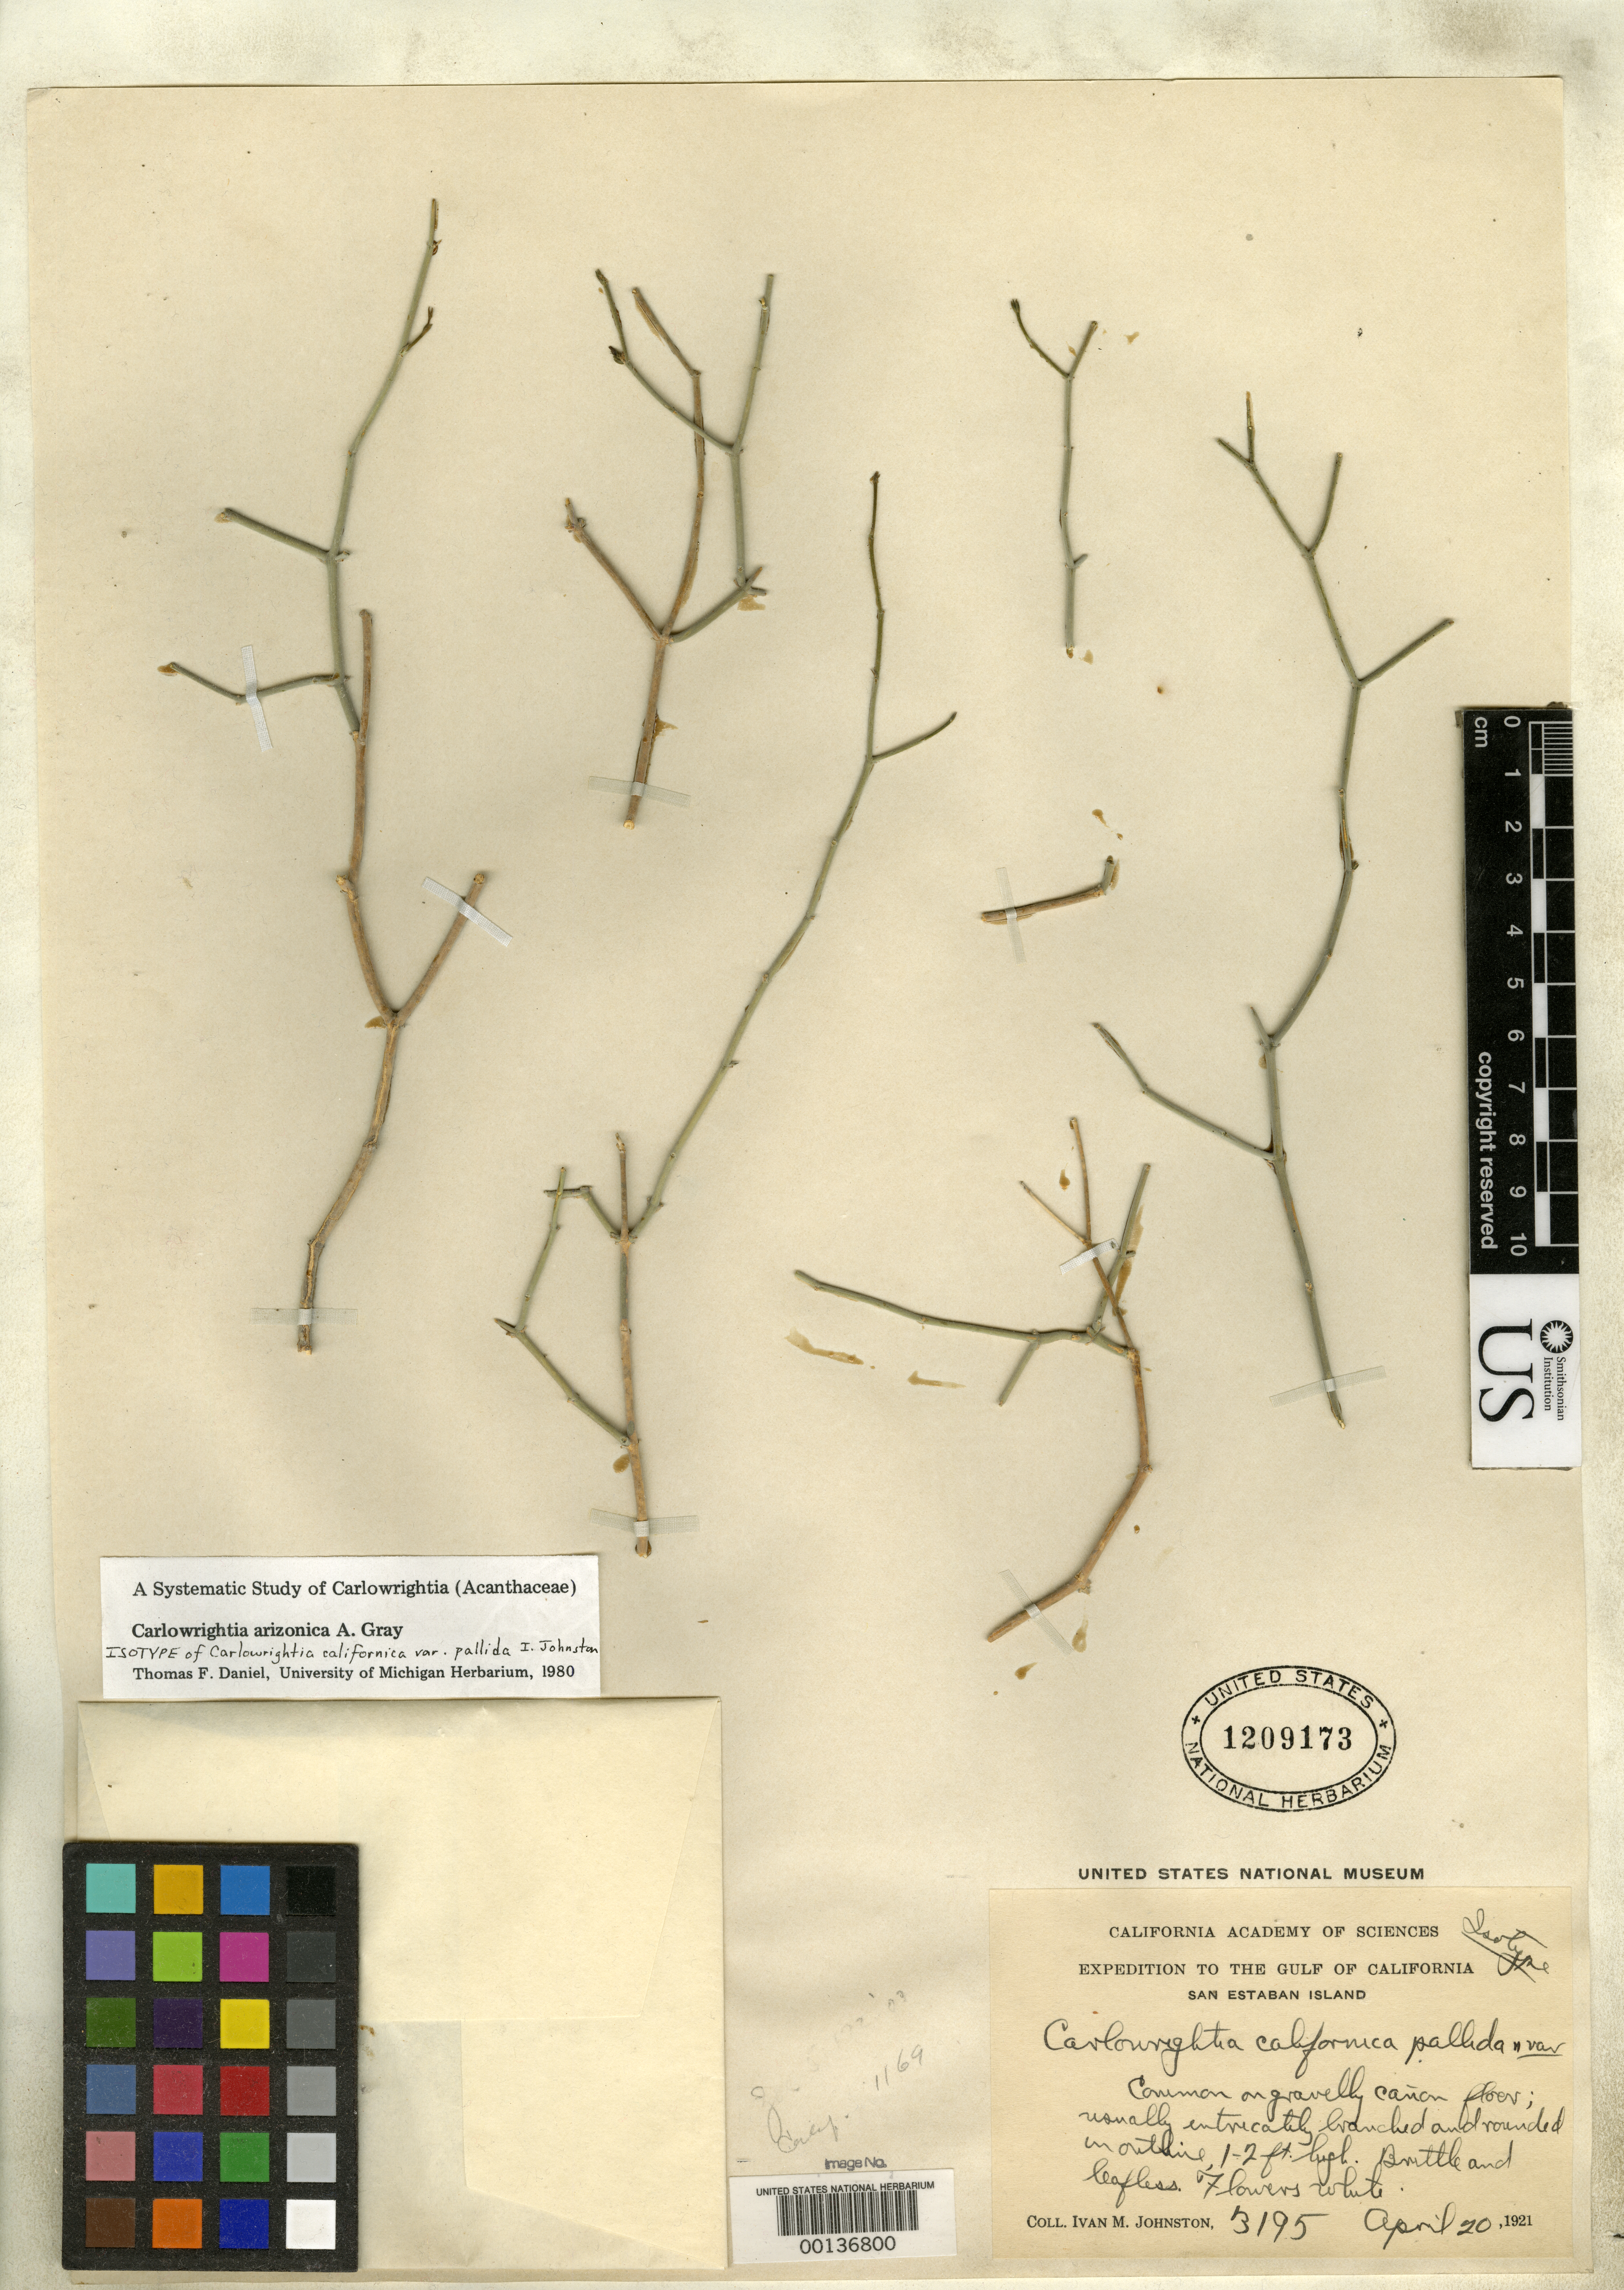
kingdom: Plantae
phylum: Tracheophyta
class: Magnoliopsida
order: Lamiales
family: Acanthaceae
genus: Carlowrightia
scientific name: Carlowrightia californica var. pallida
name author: I.M. Johnst.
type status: Isotype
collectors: I.M. Johnston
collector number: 3195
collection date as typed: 20 Apr 1921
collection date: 1921-04-20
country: Mexico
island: San Esteban Island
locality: Gulf of California.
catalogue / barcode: US 1209173